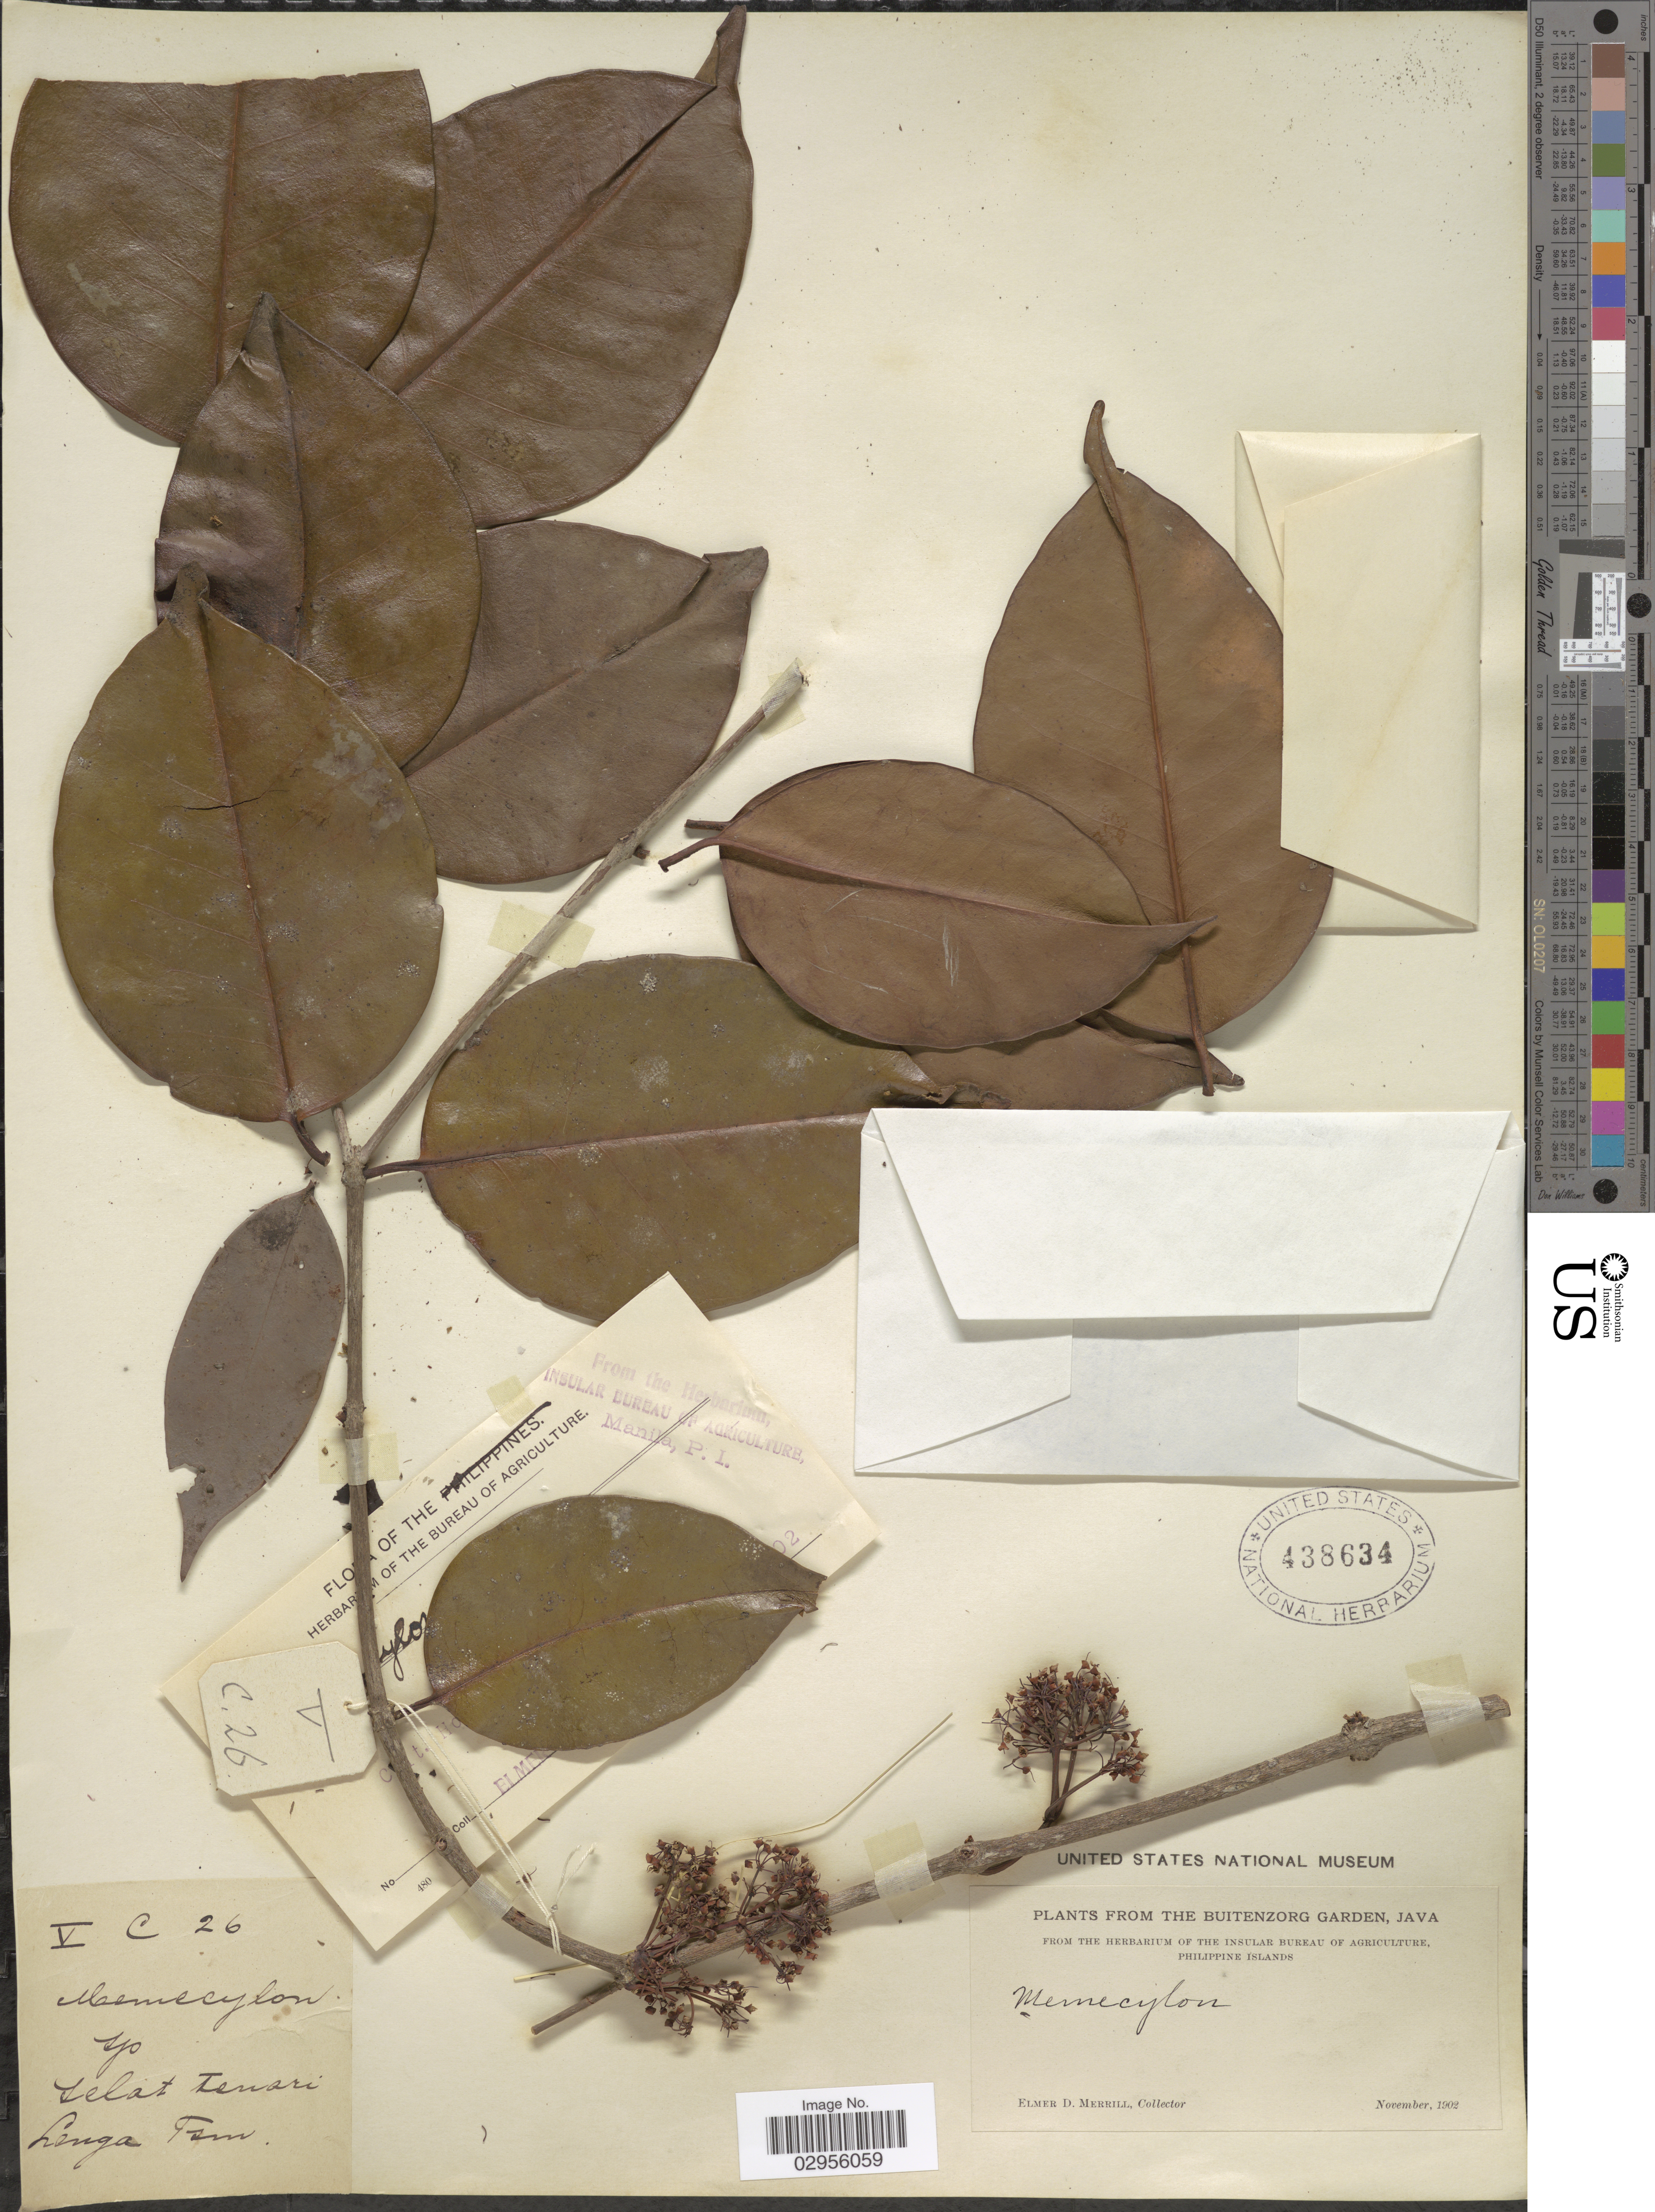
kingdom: Plantae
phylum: Tracheophyta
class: Magnoliopsida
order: Myrtales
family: Melastomataceae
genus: Memecylon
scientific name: Memecylon sp.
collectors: E. D. Merrill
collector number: V C 26?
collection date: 1902-11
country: Indonesia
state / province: Java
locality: The Buitenzorg Garden. C [illegible text]t. Ho [illegible text]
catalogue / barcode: US 438634